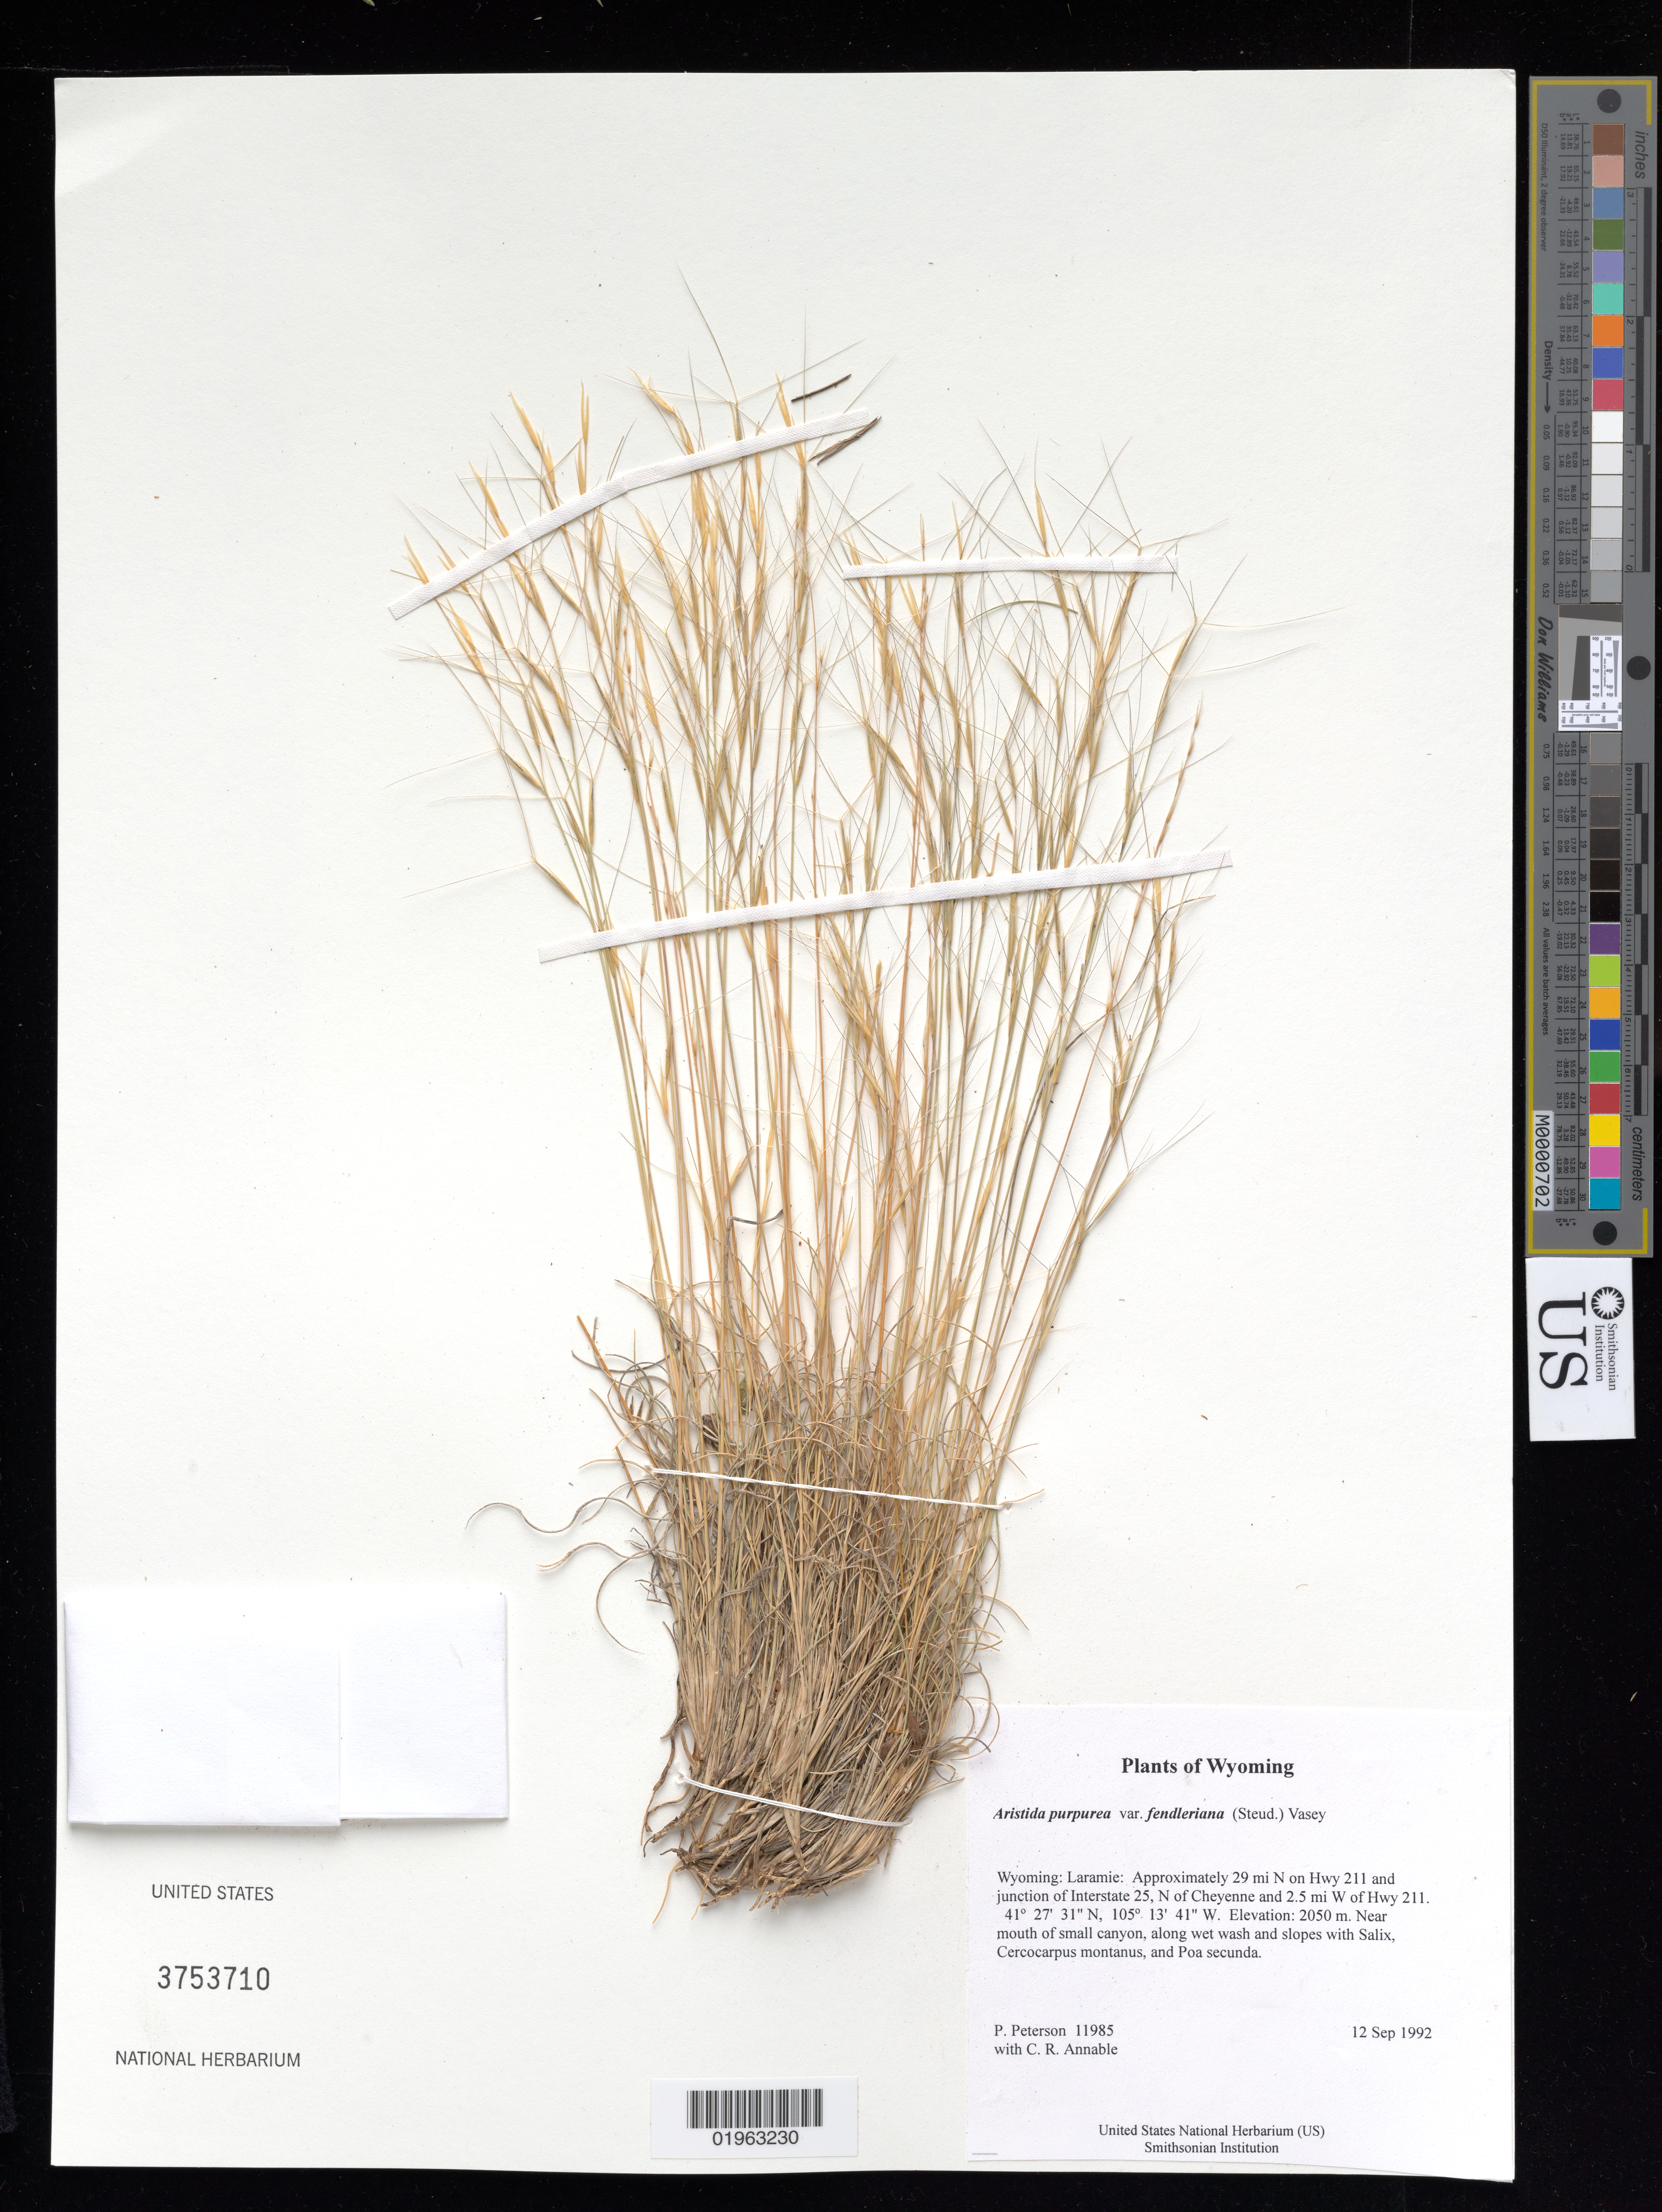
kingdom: Plantae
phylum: Tracheophyta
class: Liliopsida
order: Poales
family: Poaceae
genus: Aristida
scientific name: Aristida purpurea var. fendleriana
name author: (Steud.) Vasey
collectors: P. M. Peterson & C. R. Annable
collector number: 11985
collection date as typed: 12 Sep 1992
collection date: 1992-09-12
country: United States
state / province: Wyoming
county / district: Laramie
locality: Approximately 29 mi N on Hwy 211 and junction of Interstate 25, N of Cheyenne and 2.5 mi W of Hwy 211.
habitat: Near mouth of small canyon, along wet wash and slopes with Salix, Cercocarpus montanus, and Poa secunda.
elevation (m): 2050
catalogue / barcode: US 3753710